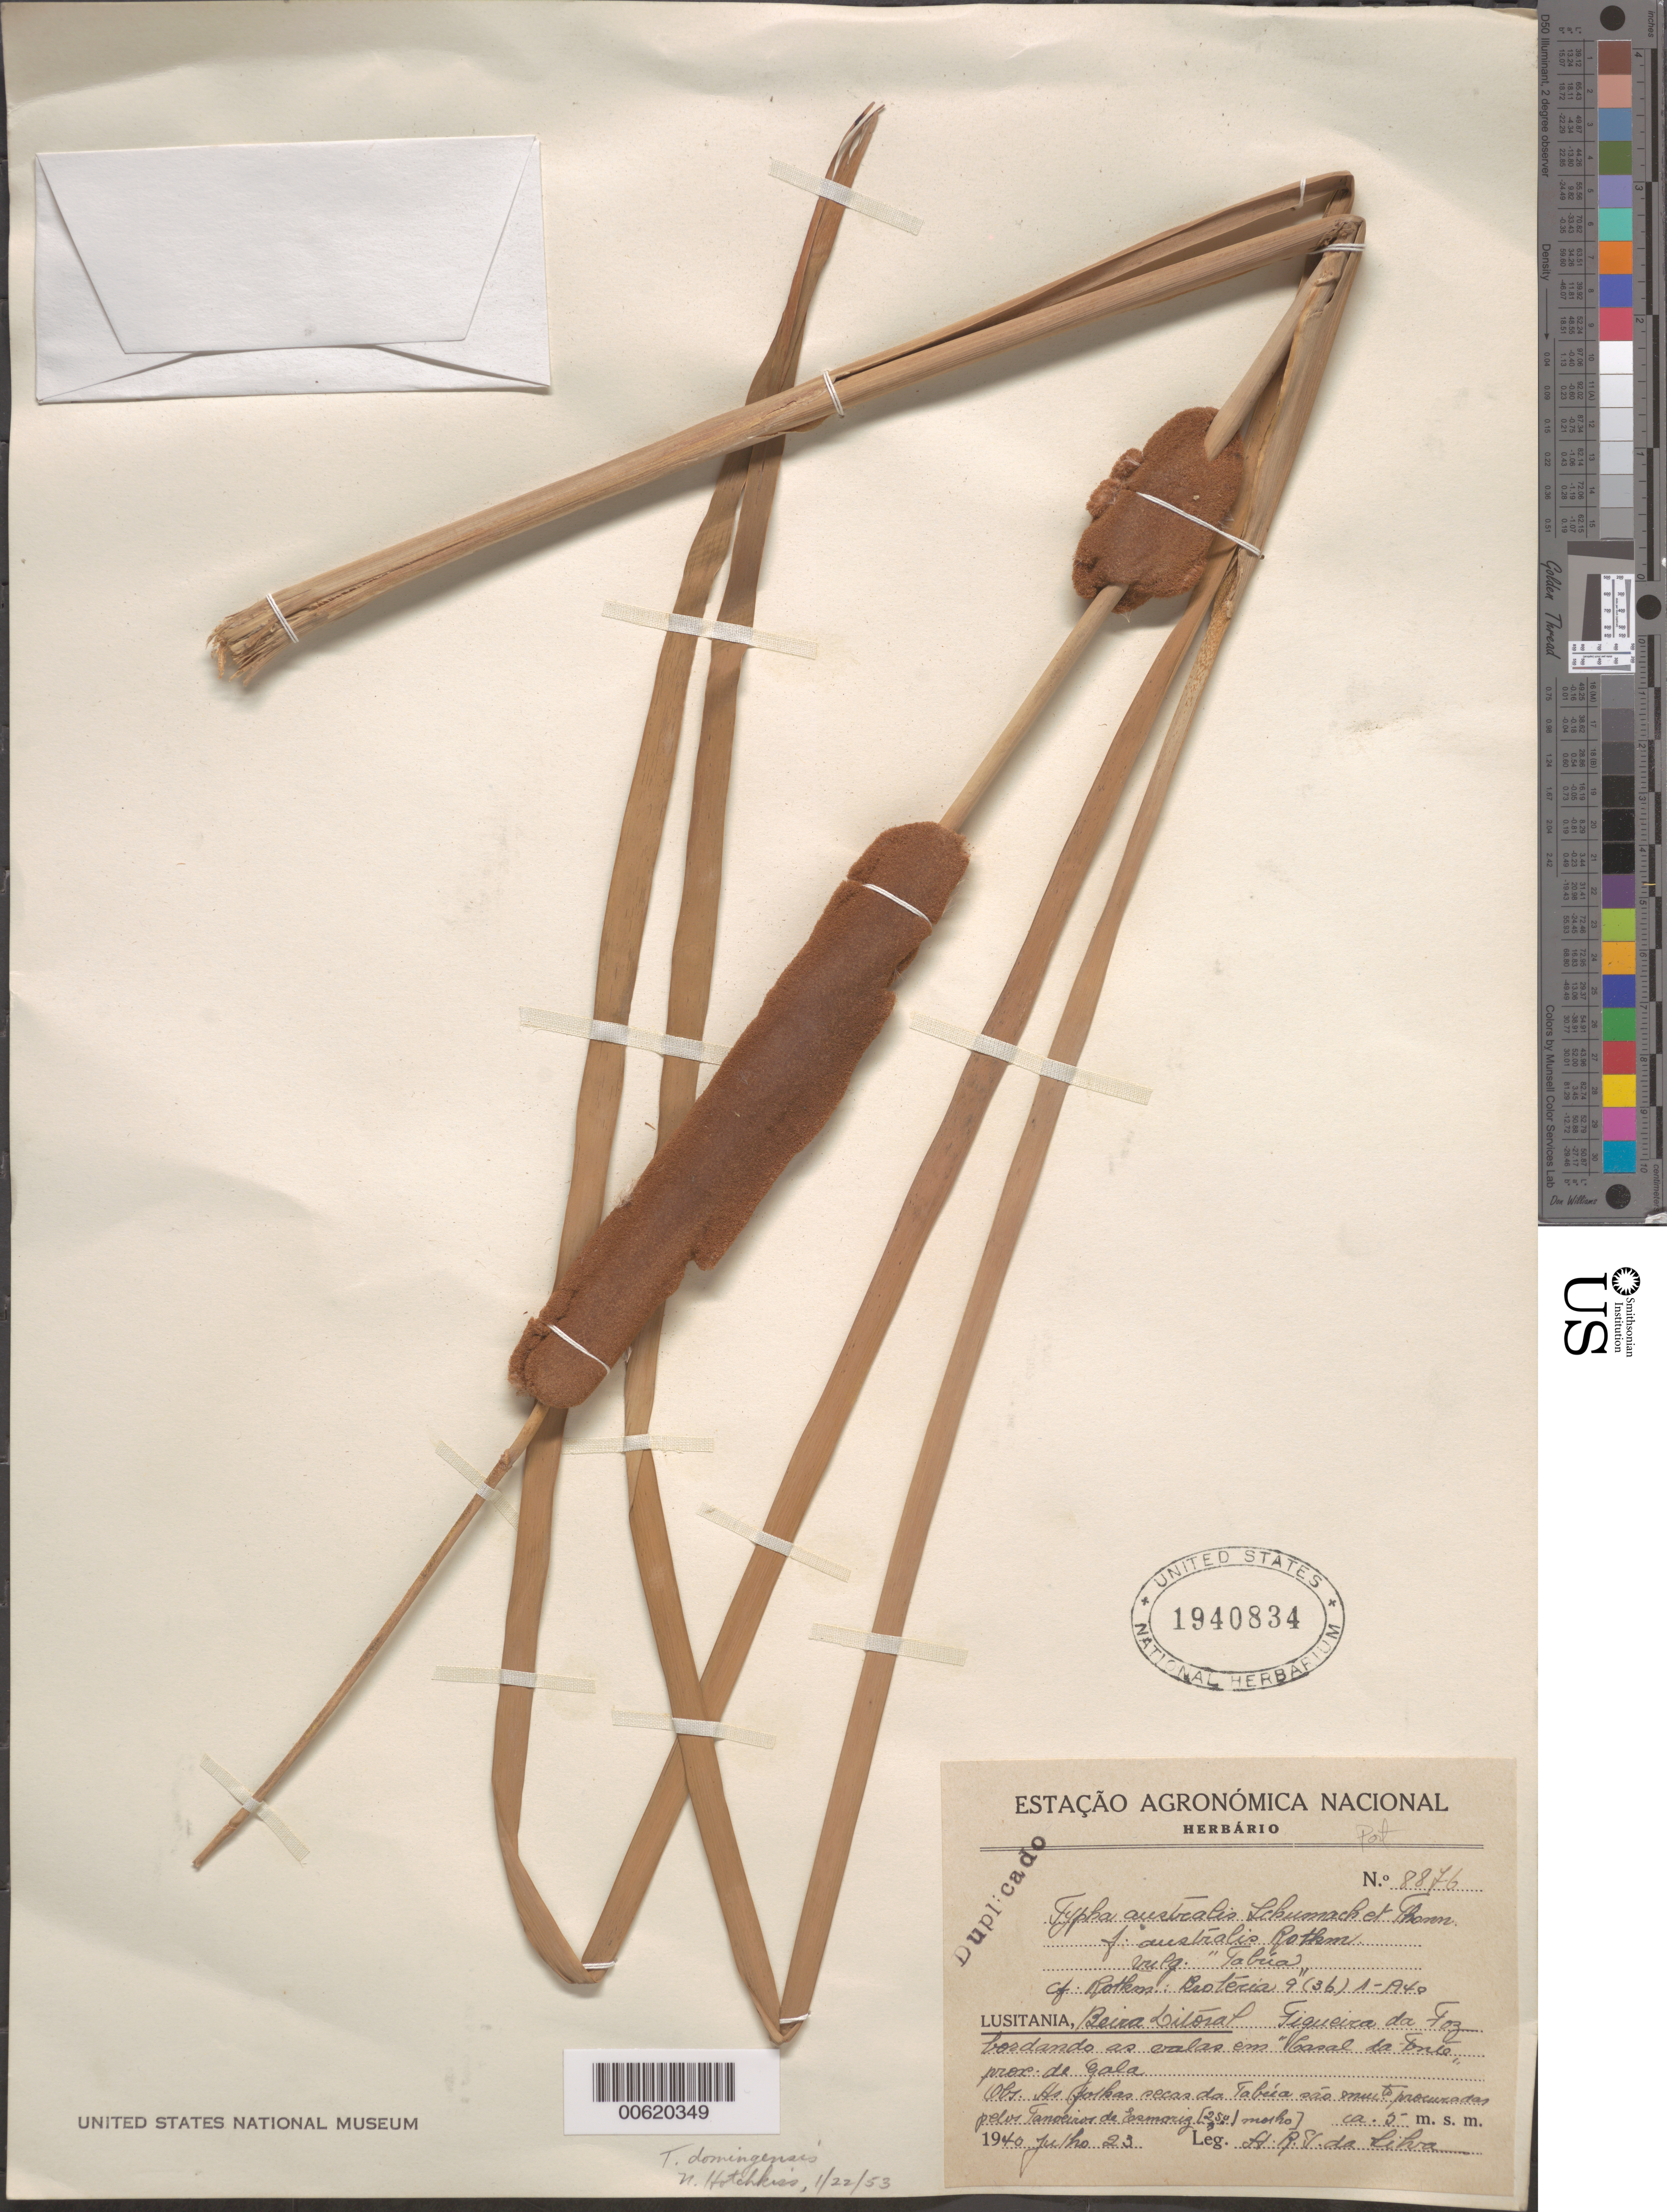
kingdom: Plantae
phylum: Tracheophyta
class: Liliopsida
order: Poales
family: Typhaceae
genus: Typha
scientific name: Typha domingensis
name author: Pers.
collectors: H. da Liha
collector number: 8876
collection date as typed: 23 Jul 1940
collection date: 1940-07-23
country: Portugal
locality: Lusitania, Beira Litoral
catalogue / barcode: US 1940834